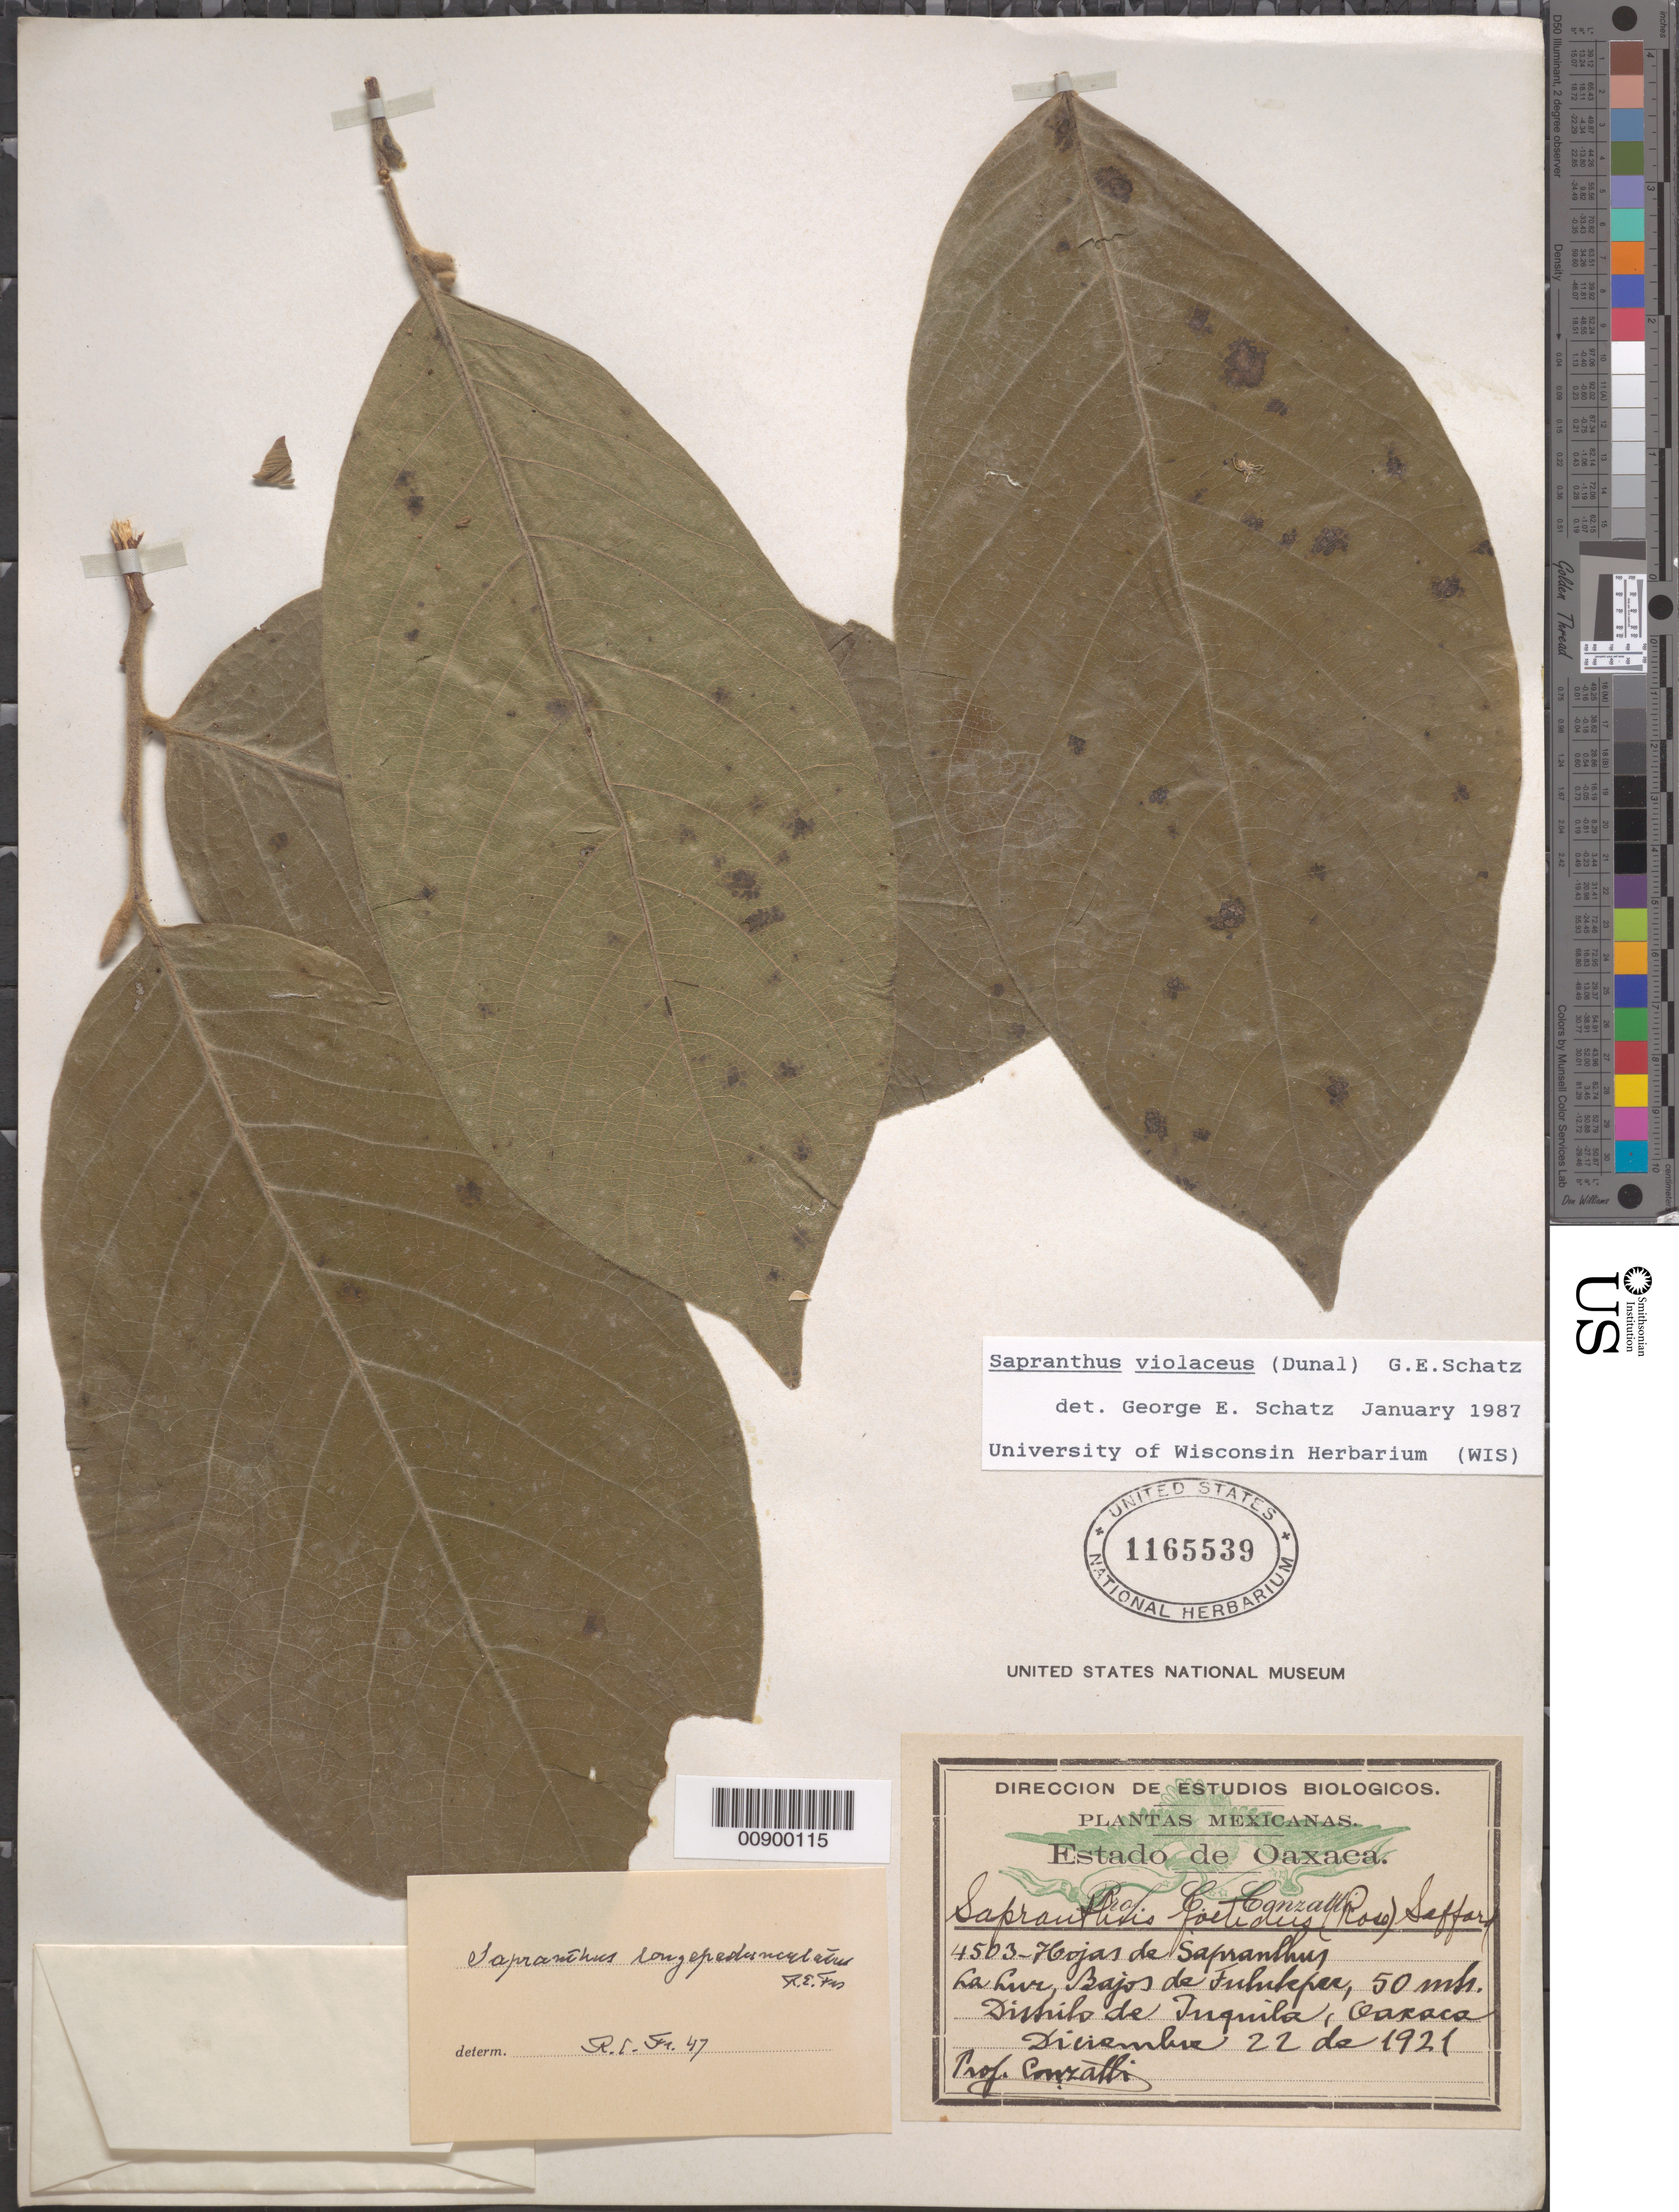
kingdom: Plantae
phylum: Tracheophyta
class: Magnoliopsida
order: Magnoliales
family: Annonaceae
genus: Sapranthus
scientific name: Sapranthus violaceus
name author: (Dunal) Saff.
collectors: C. Conzatti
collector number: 4503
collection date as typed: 22 Dec 1921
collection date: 1921-12-22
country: Mexico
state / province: Oaxaca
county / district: Juquila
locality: La Luz, Bajos de Fulutepec [interpreted], Distrito de Juquila, Oaxaca.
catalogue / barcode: US 1165539